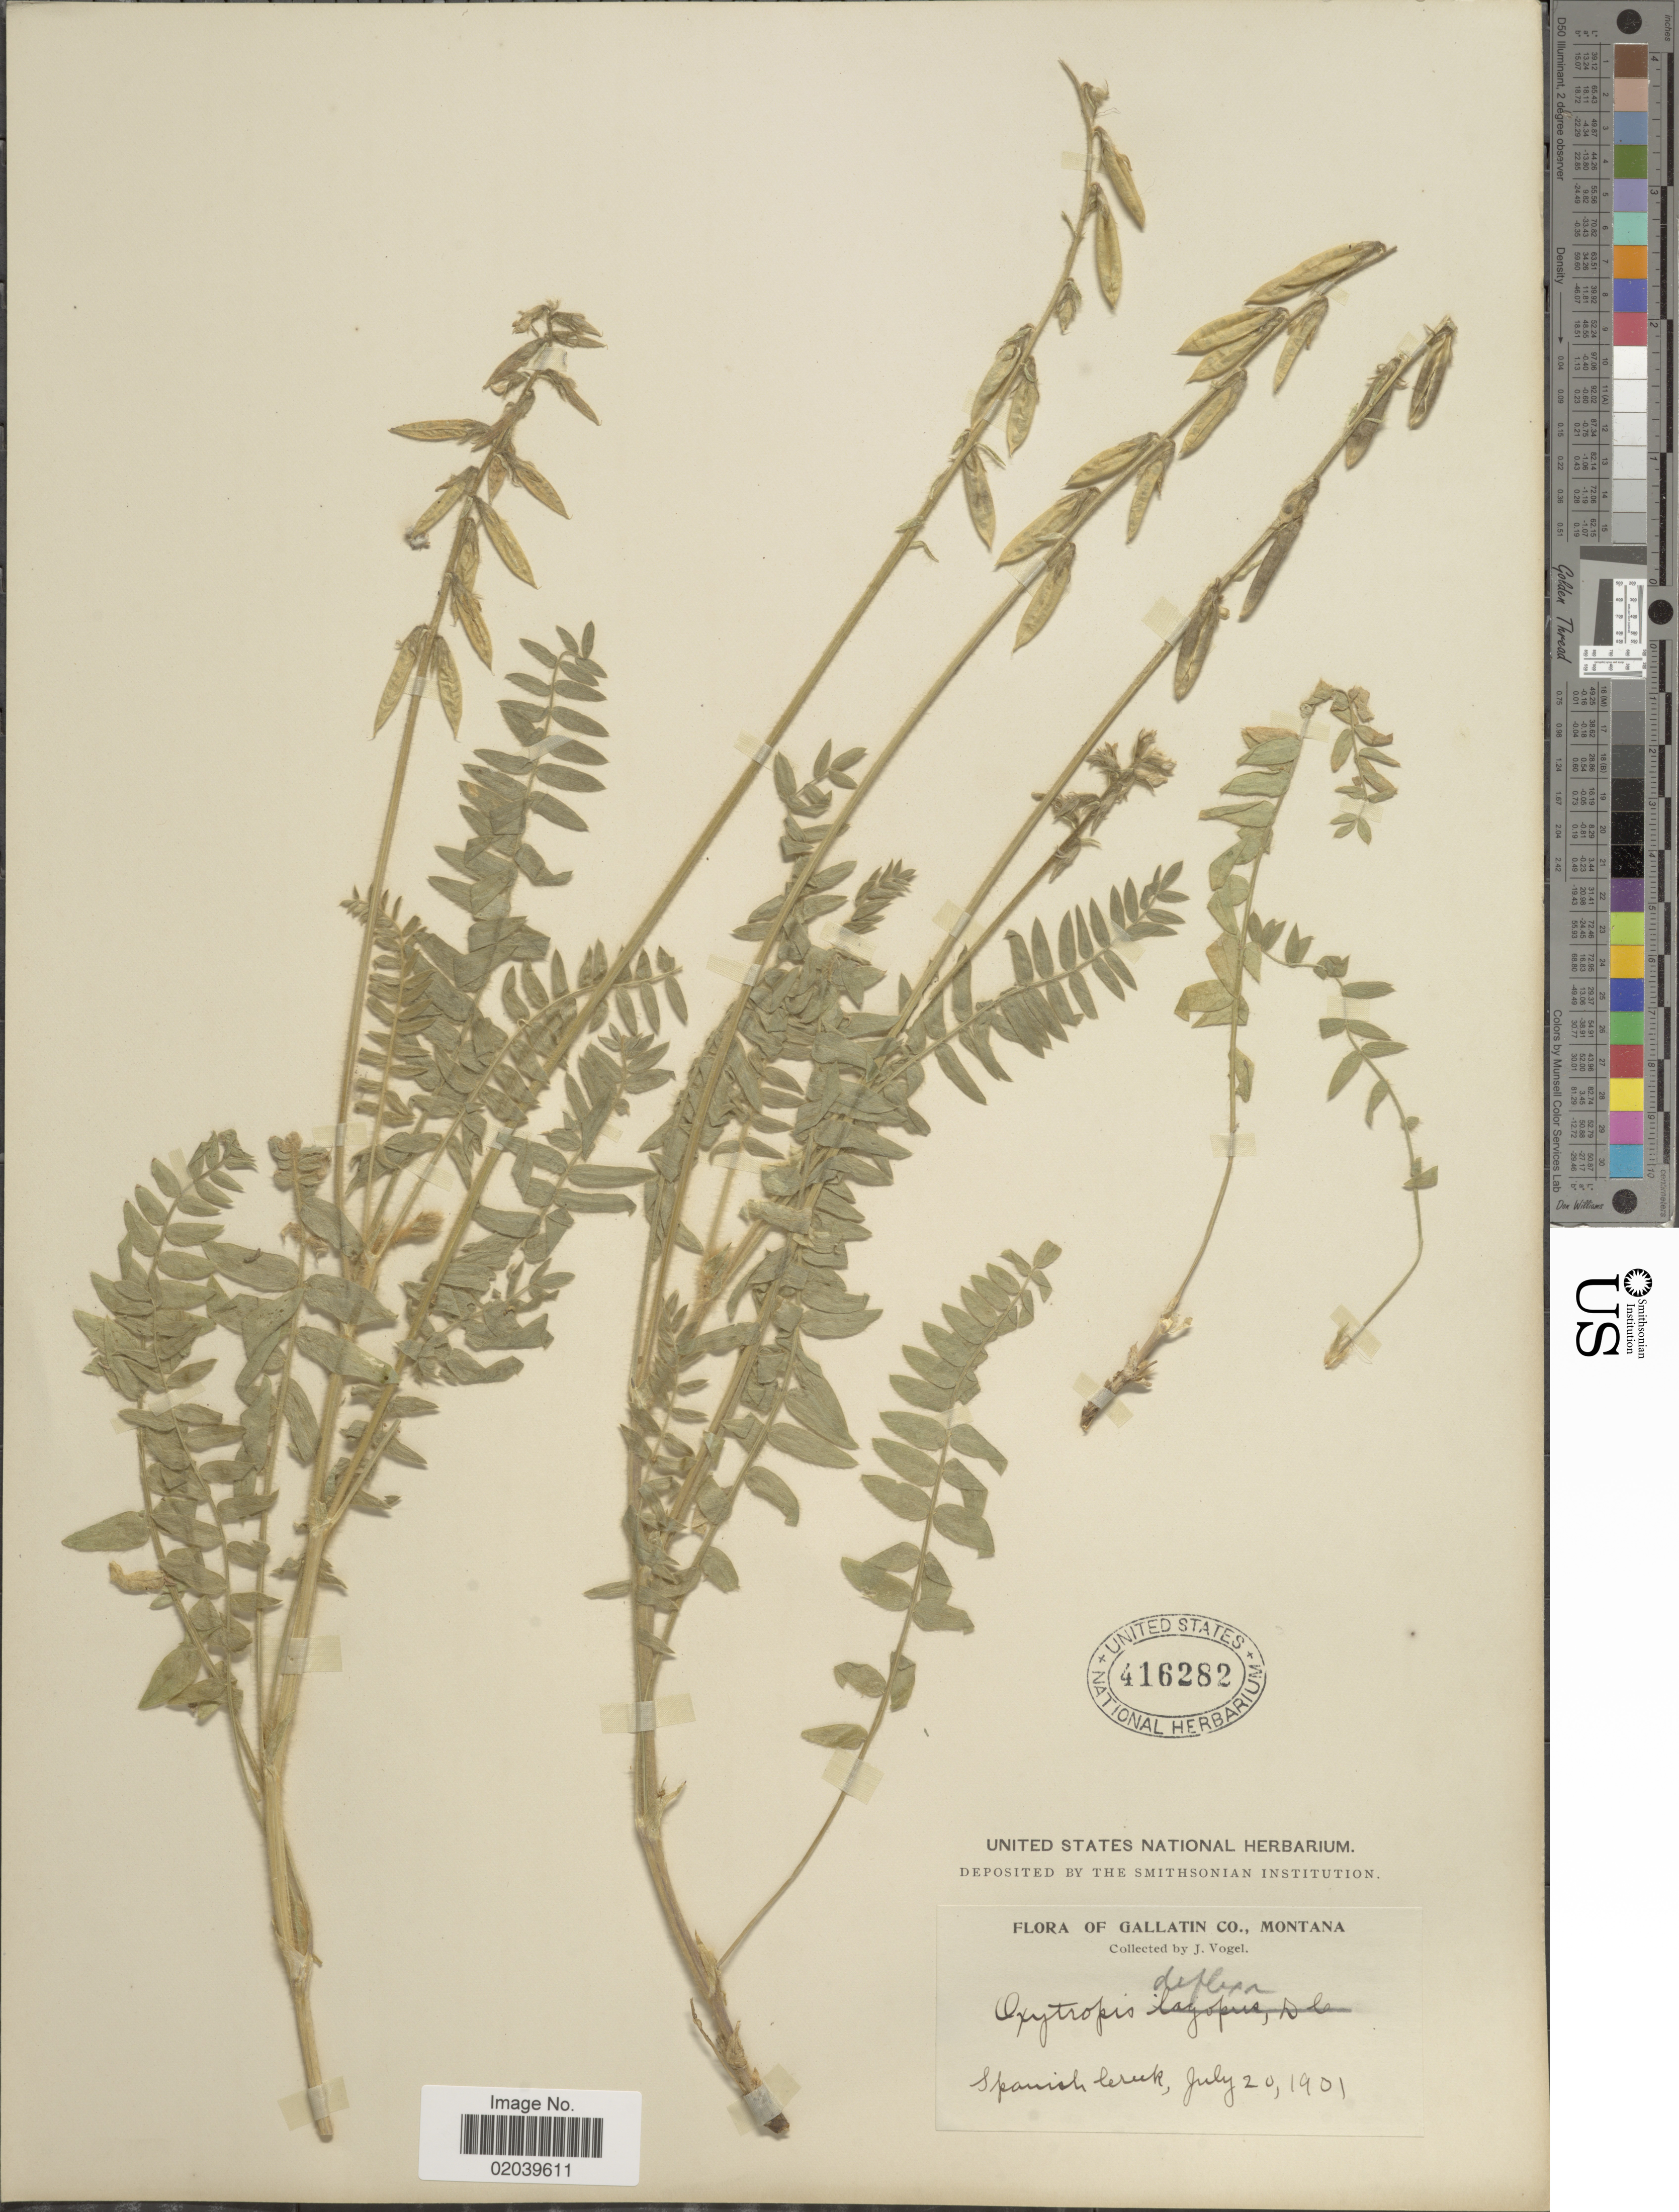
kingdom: Plantae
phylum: Tracheophyta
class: Magnoliopsida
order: Fabales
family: Fabaceae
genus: Oxytropis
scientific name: Oxytropis deflexa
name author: (Pall.) DC.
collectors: J. Vogel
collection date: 1901-07-20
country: United States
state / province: Montana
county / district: Gallatin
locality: Spanish Creek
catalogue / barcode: US 416282